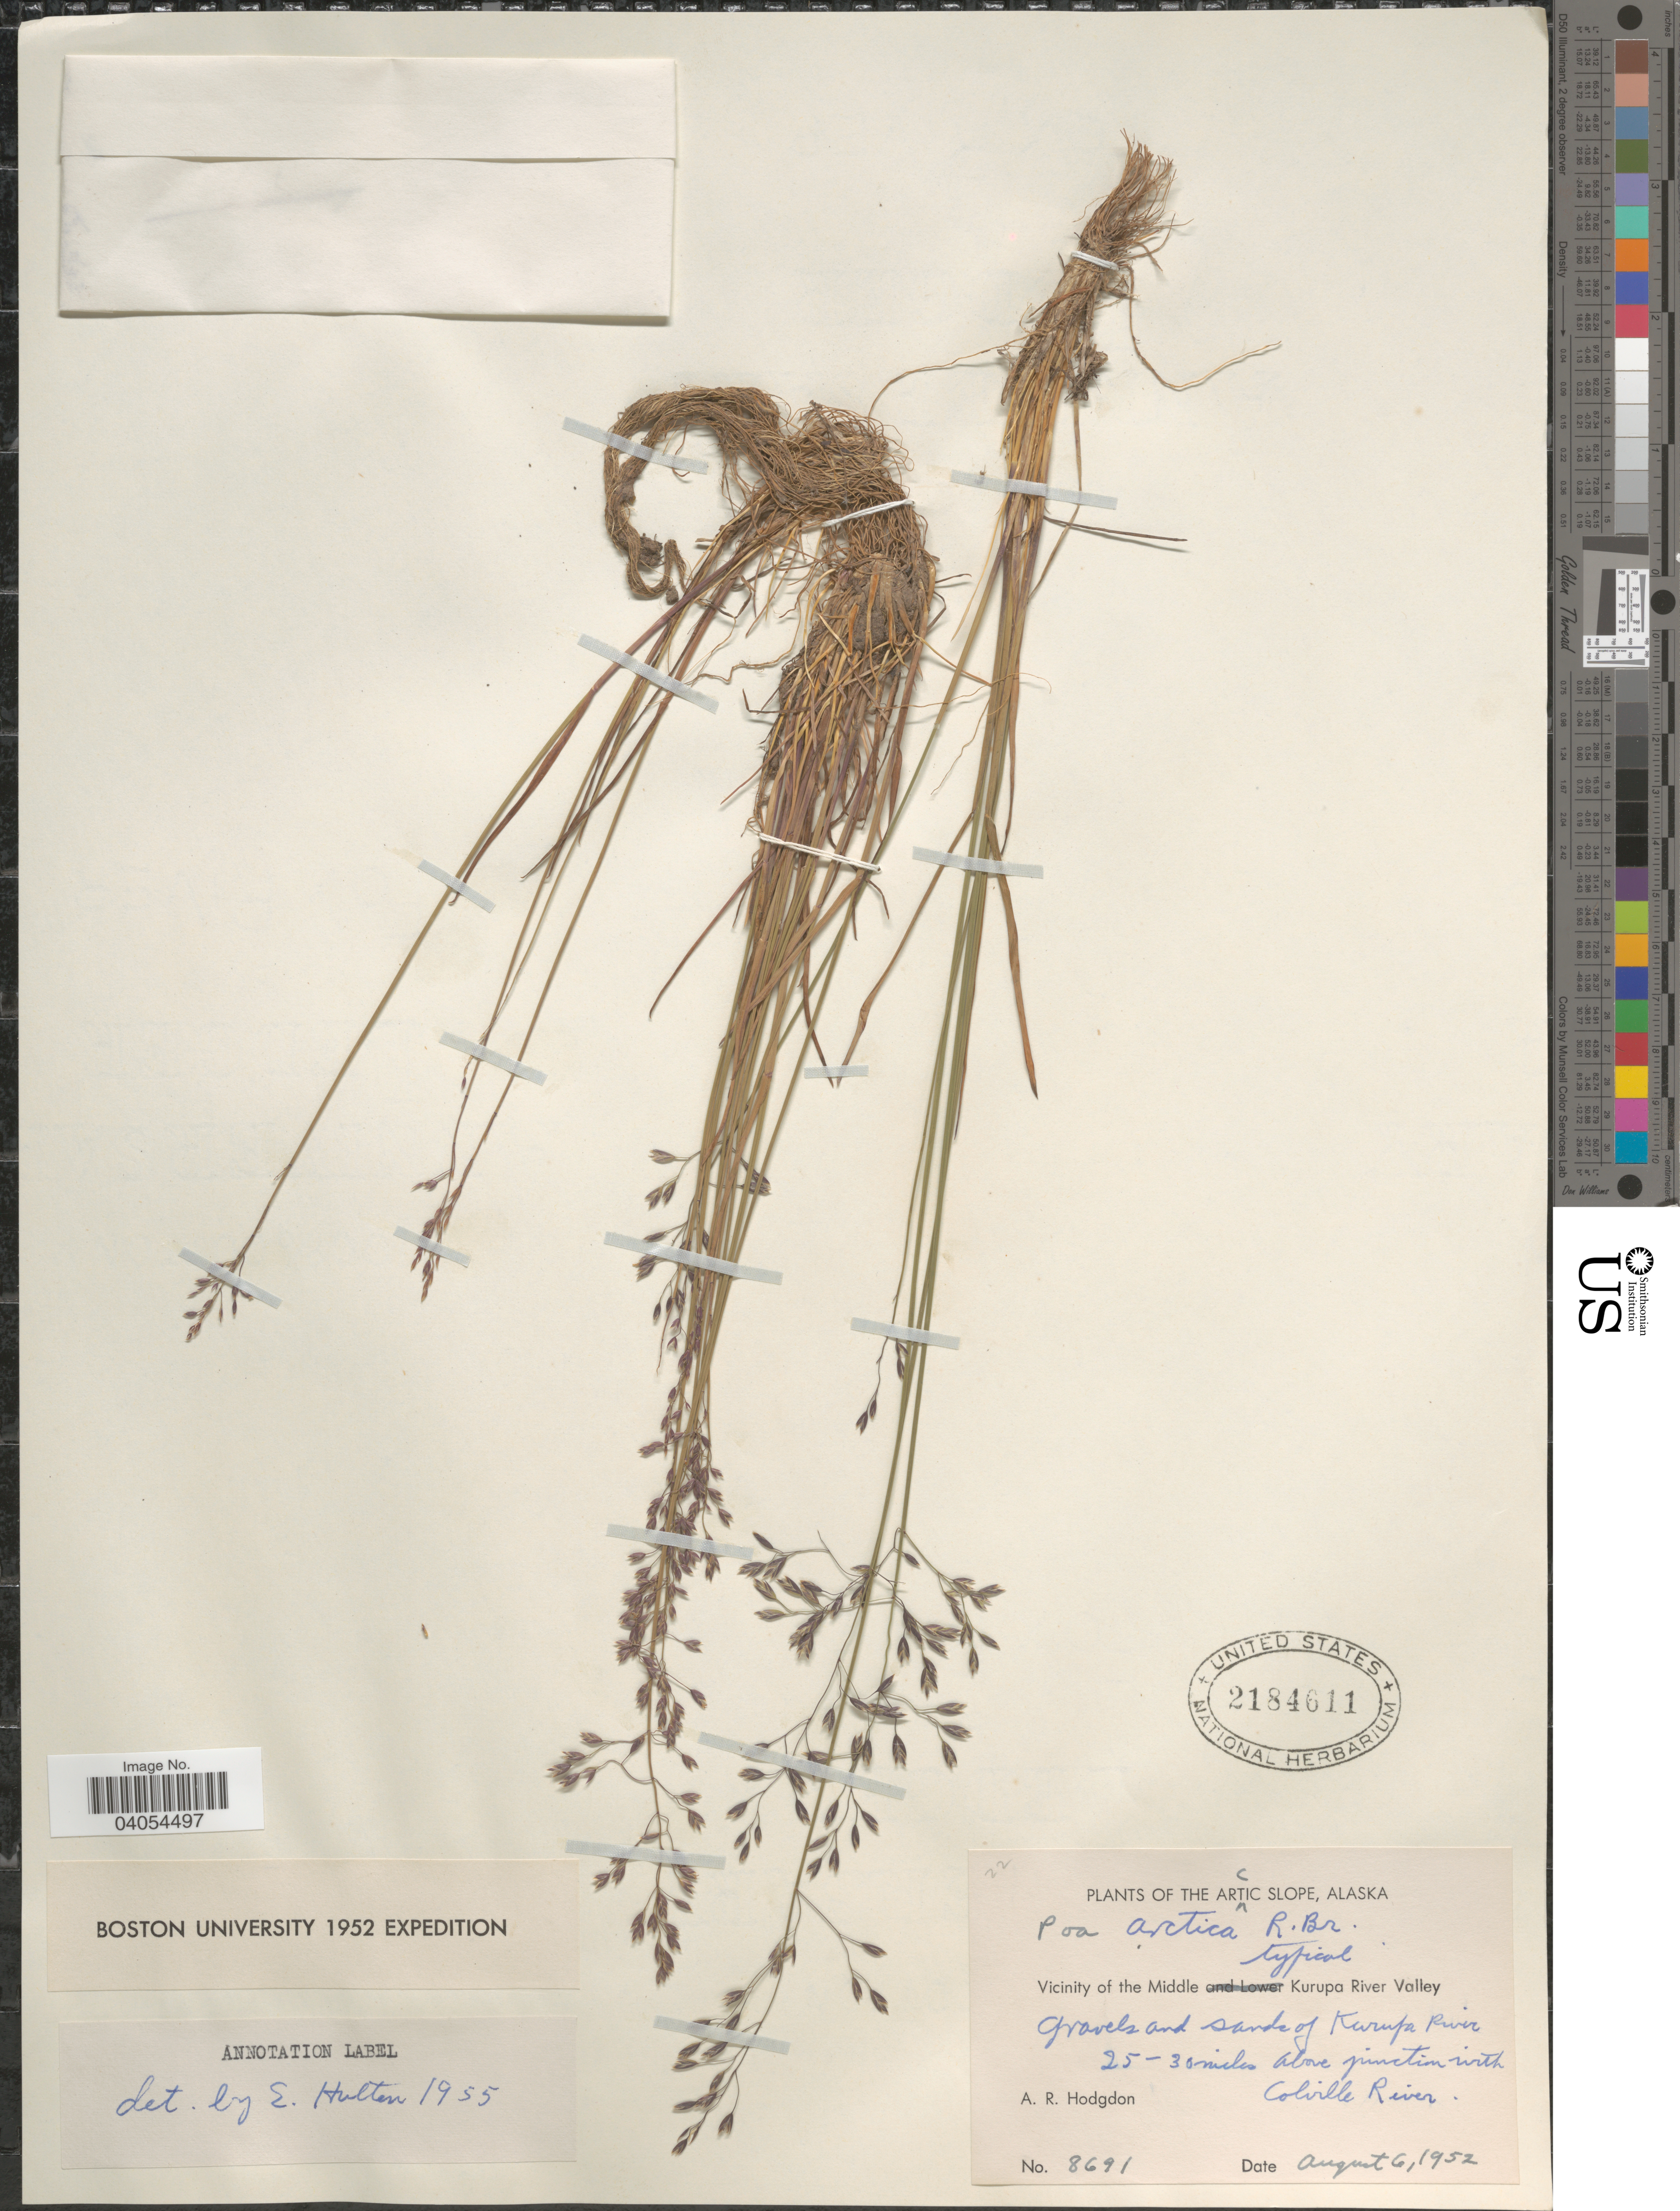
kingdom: Plantae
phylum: Tracheophyta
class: Liliopsida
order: Poales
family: Poaceae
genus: Poa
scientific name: Poa arctica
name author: R. Br.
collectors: A. R. Hodgdon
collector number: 8691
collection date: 1952-08-06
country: United States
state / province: Alaska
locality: Arctic Slope. Vicinity of the Middle Kurupa River Valley. Gravels and sands of Kurupa River 25-30 miles above junction with Colville River.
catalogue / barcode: US 2184611